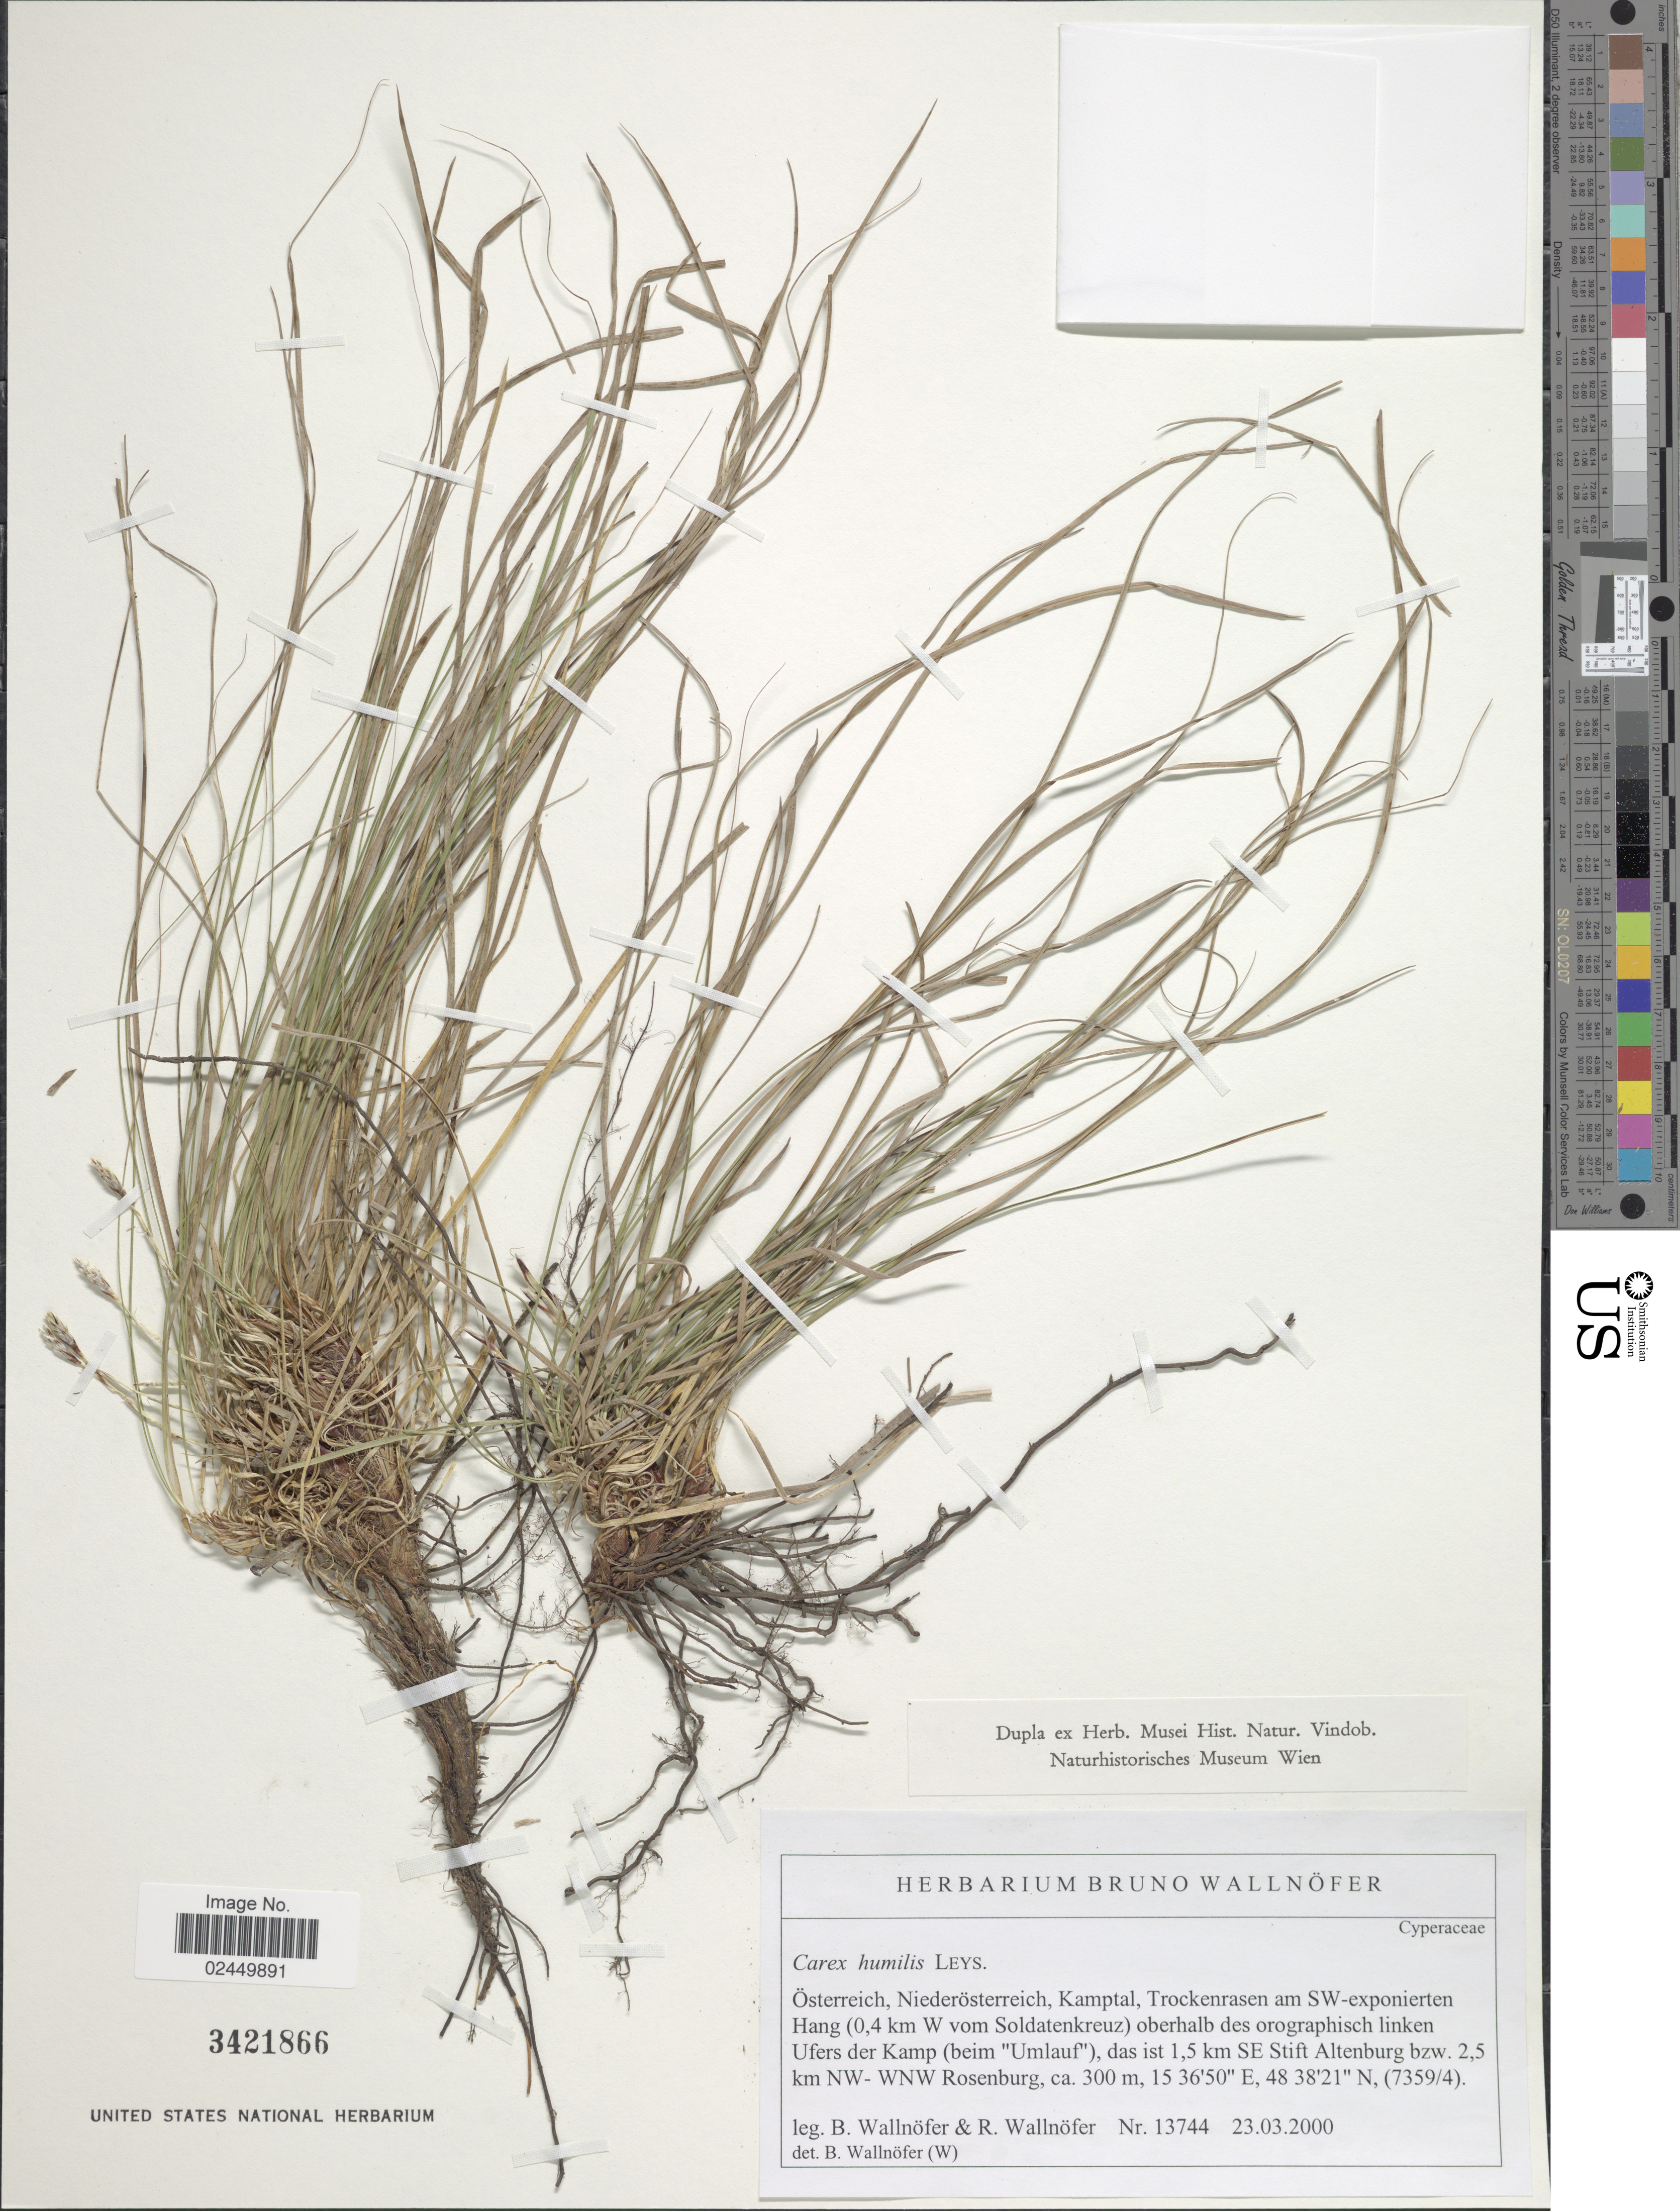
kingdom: Plantae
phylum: Tracheophyta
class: Liliopsida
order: Poales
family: Cyperaceae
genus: Carex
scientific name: Carex humilis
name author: Leyss.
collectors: B. Wallnöfer & R. Wallnofer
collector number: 13744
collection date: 2000-03-23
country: Austria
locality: Osterreich, Niederosterreich, Kamptal, Trockenrasen am SW-exponierten Hang (0,4 km W vom Soldatenkreuz) oberhalb des orographhisch linken Ufers der Kamp (beim "Umlauf"), das ist 1,5 km SE Stift Altenburg bzw. 2,5 km NW-WNW Rosenburg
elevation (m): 300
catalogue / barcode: US 3421866